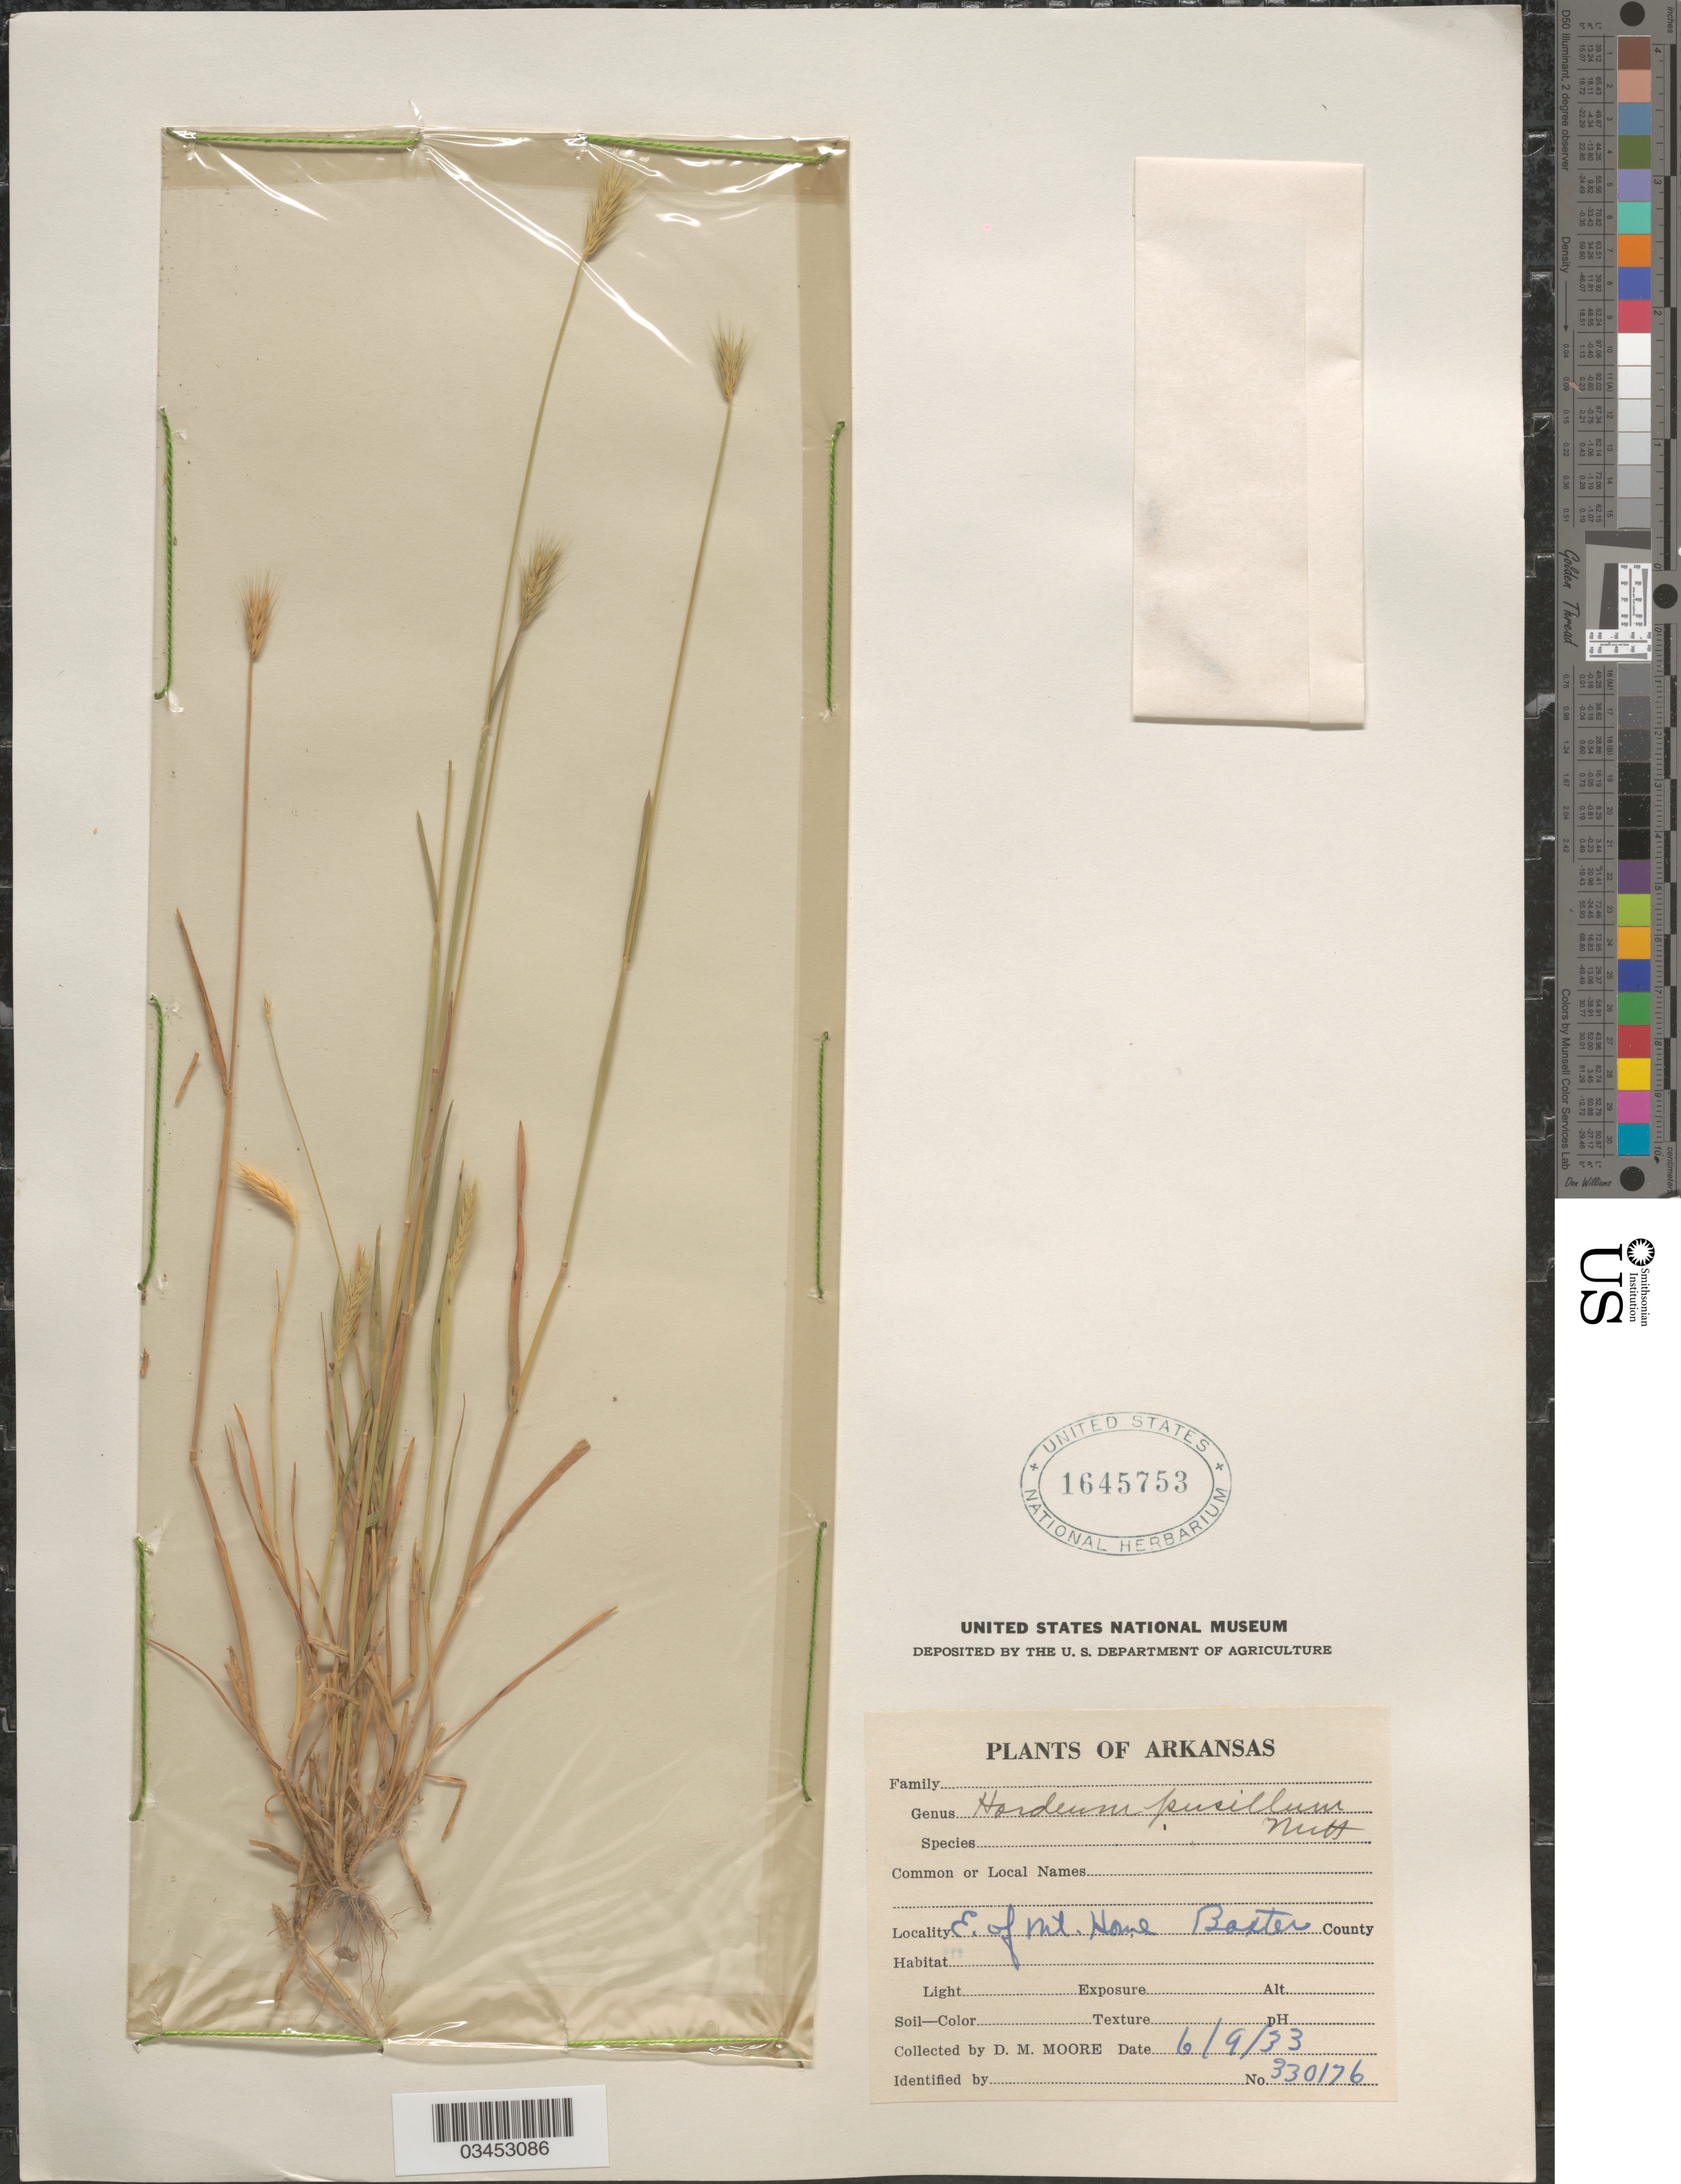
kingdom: Plantae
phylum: Tracheophyta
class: Liliopsida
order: Poales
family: Poaceae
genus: Hordeum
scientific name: Hordeum pusillum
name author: Nutt.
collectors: D. Moore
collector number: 330176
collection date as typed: Transcribed d/m/y: 9/6/33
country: United States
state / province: Arkansas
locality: E. of Mt. Home. Baxter County.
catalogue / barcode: US 1645753